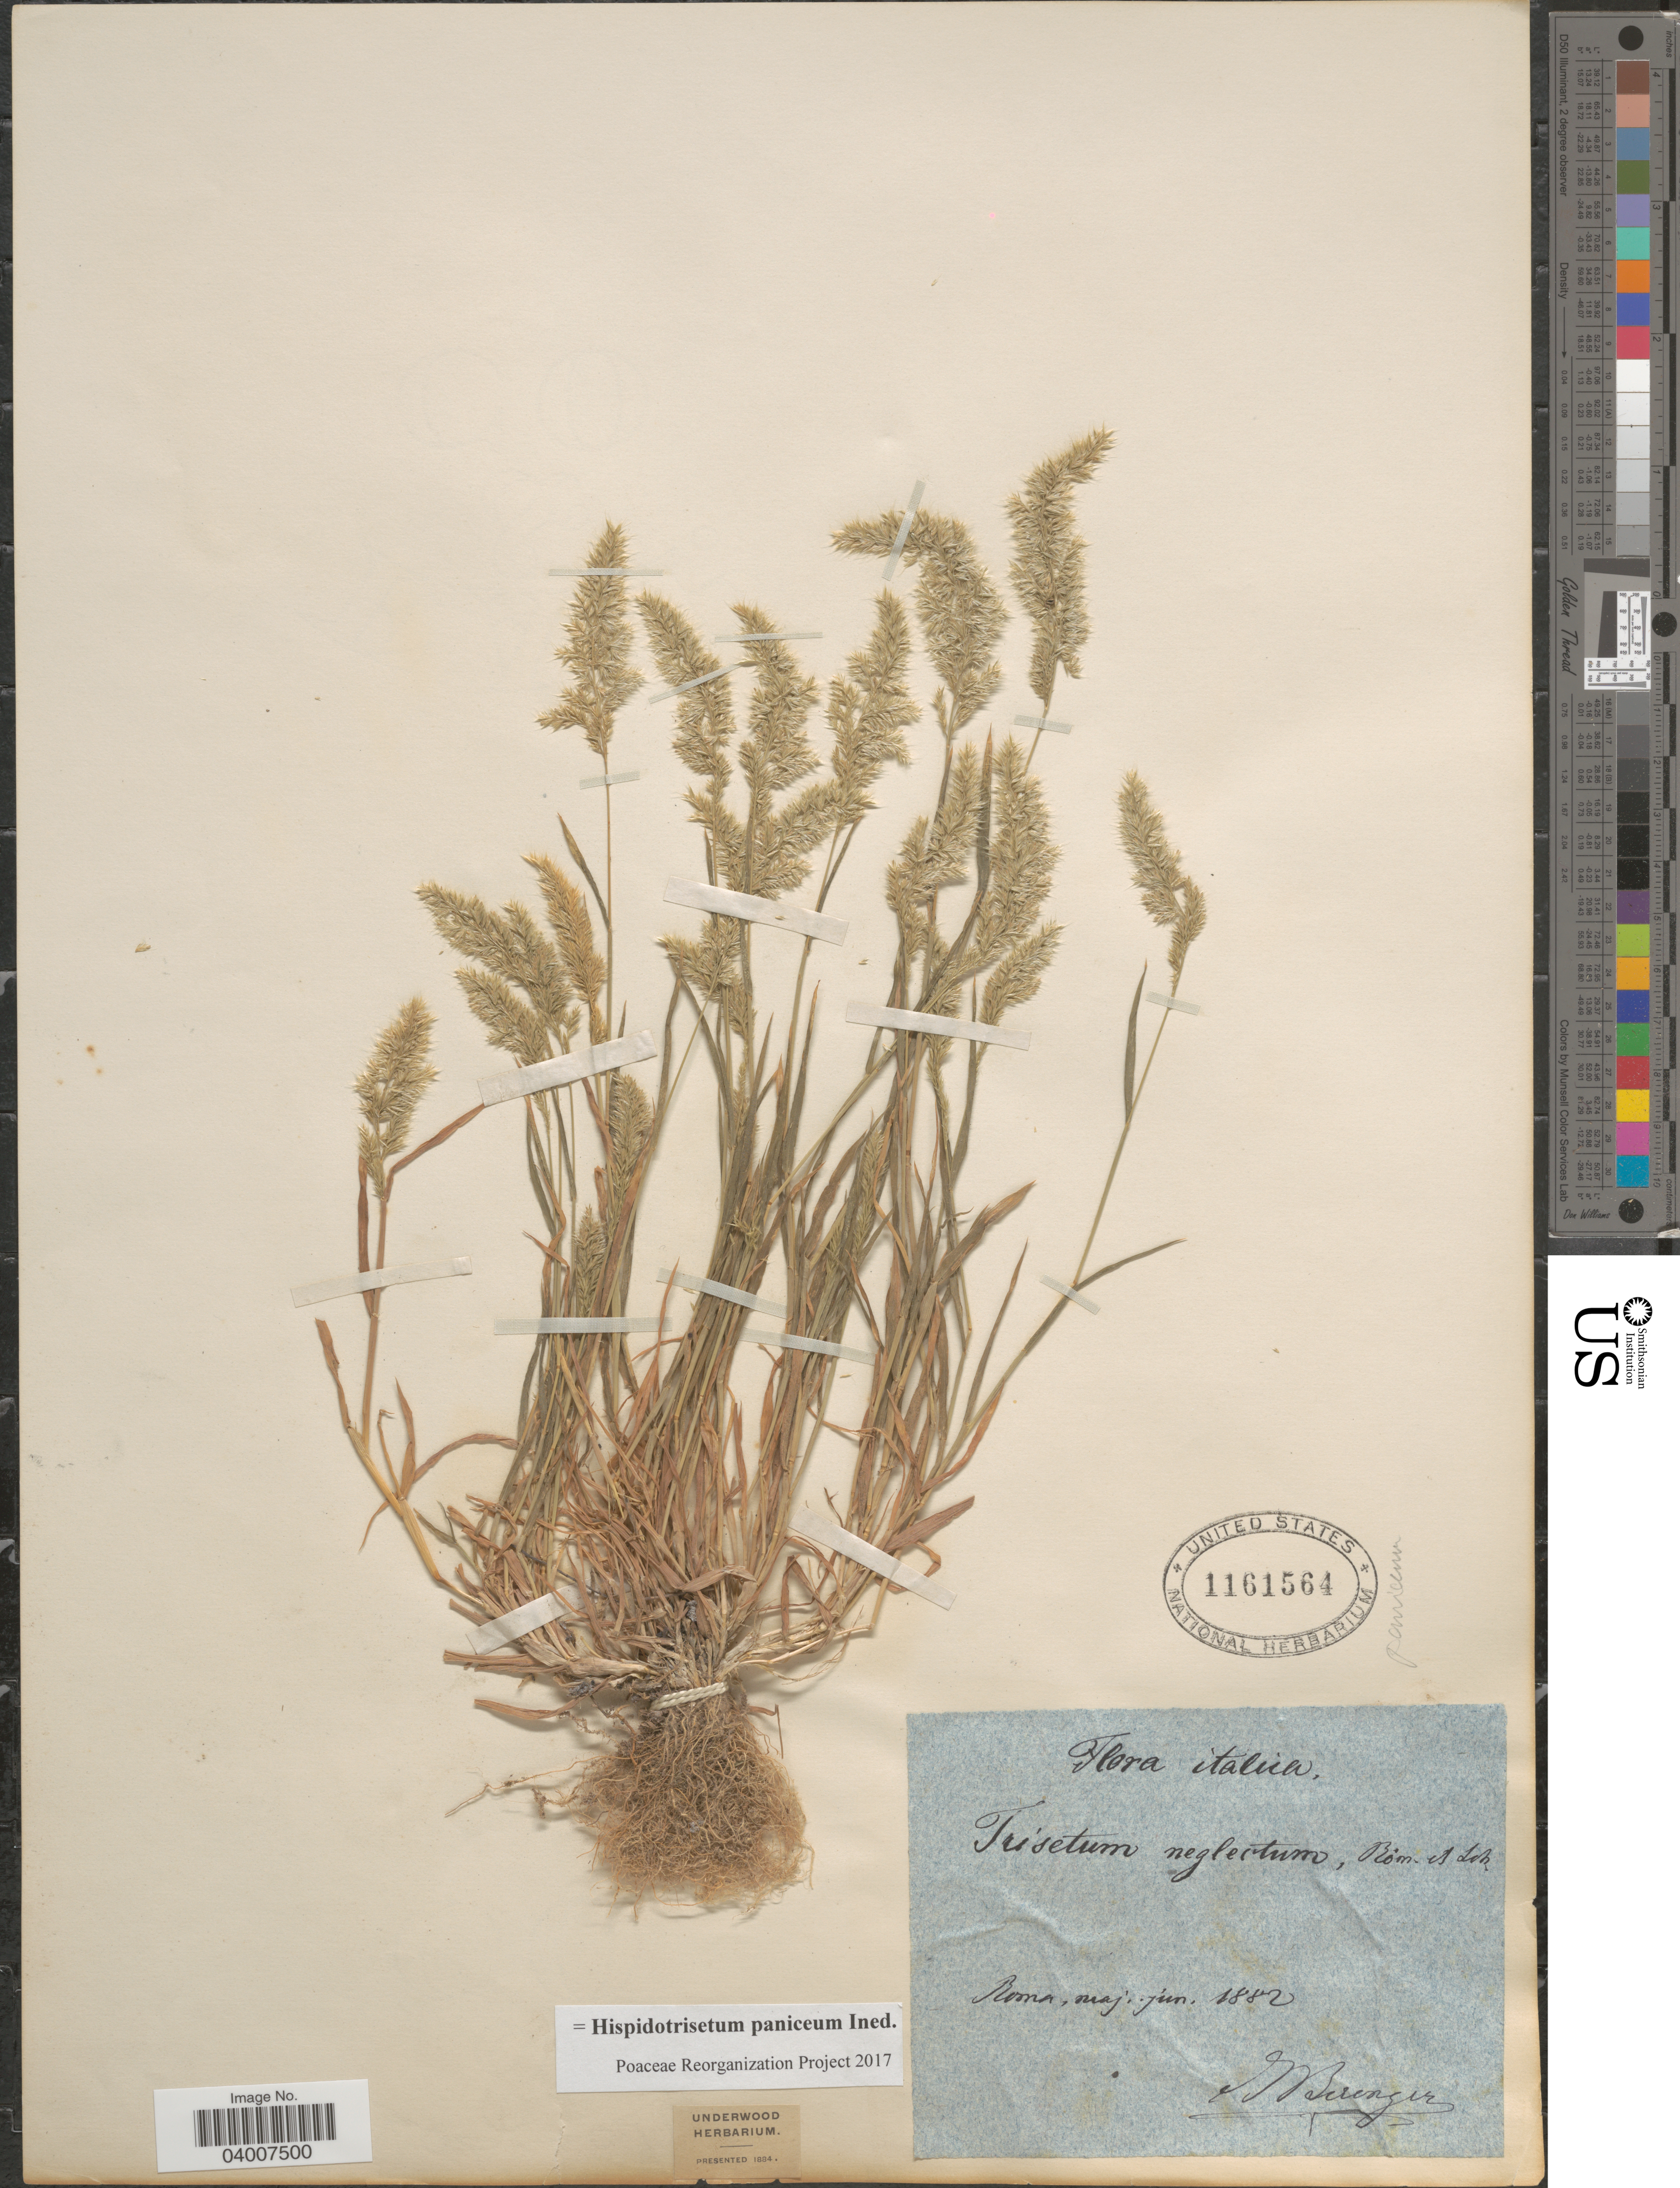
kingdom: Plantae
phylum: Tracheophyta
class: Liliopsida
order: Poales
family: Poaceae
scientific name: Hispidotrisetum paniceum ined.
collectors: G. Berenger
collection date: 1882-05/1882-06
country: Italy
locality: Roma.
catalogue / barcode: US 1161564